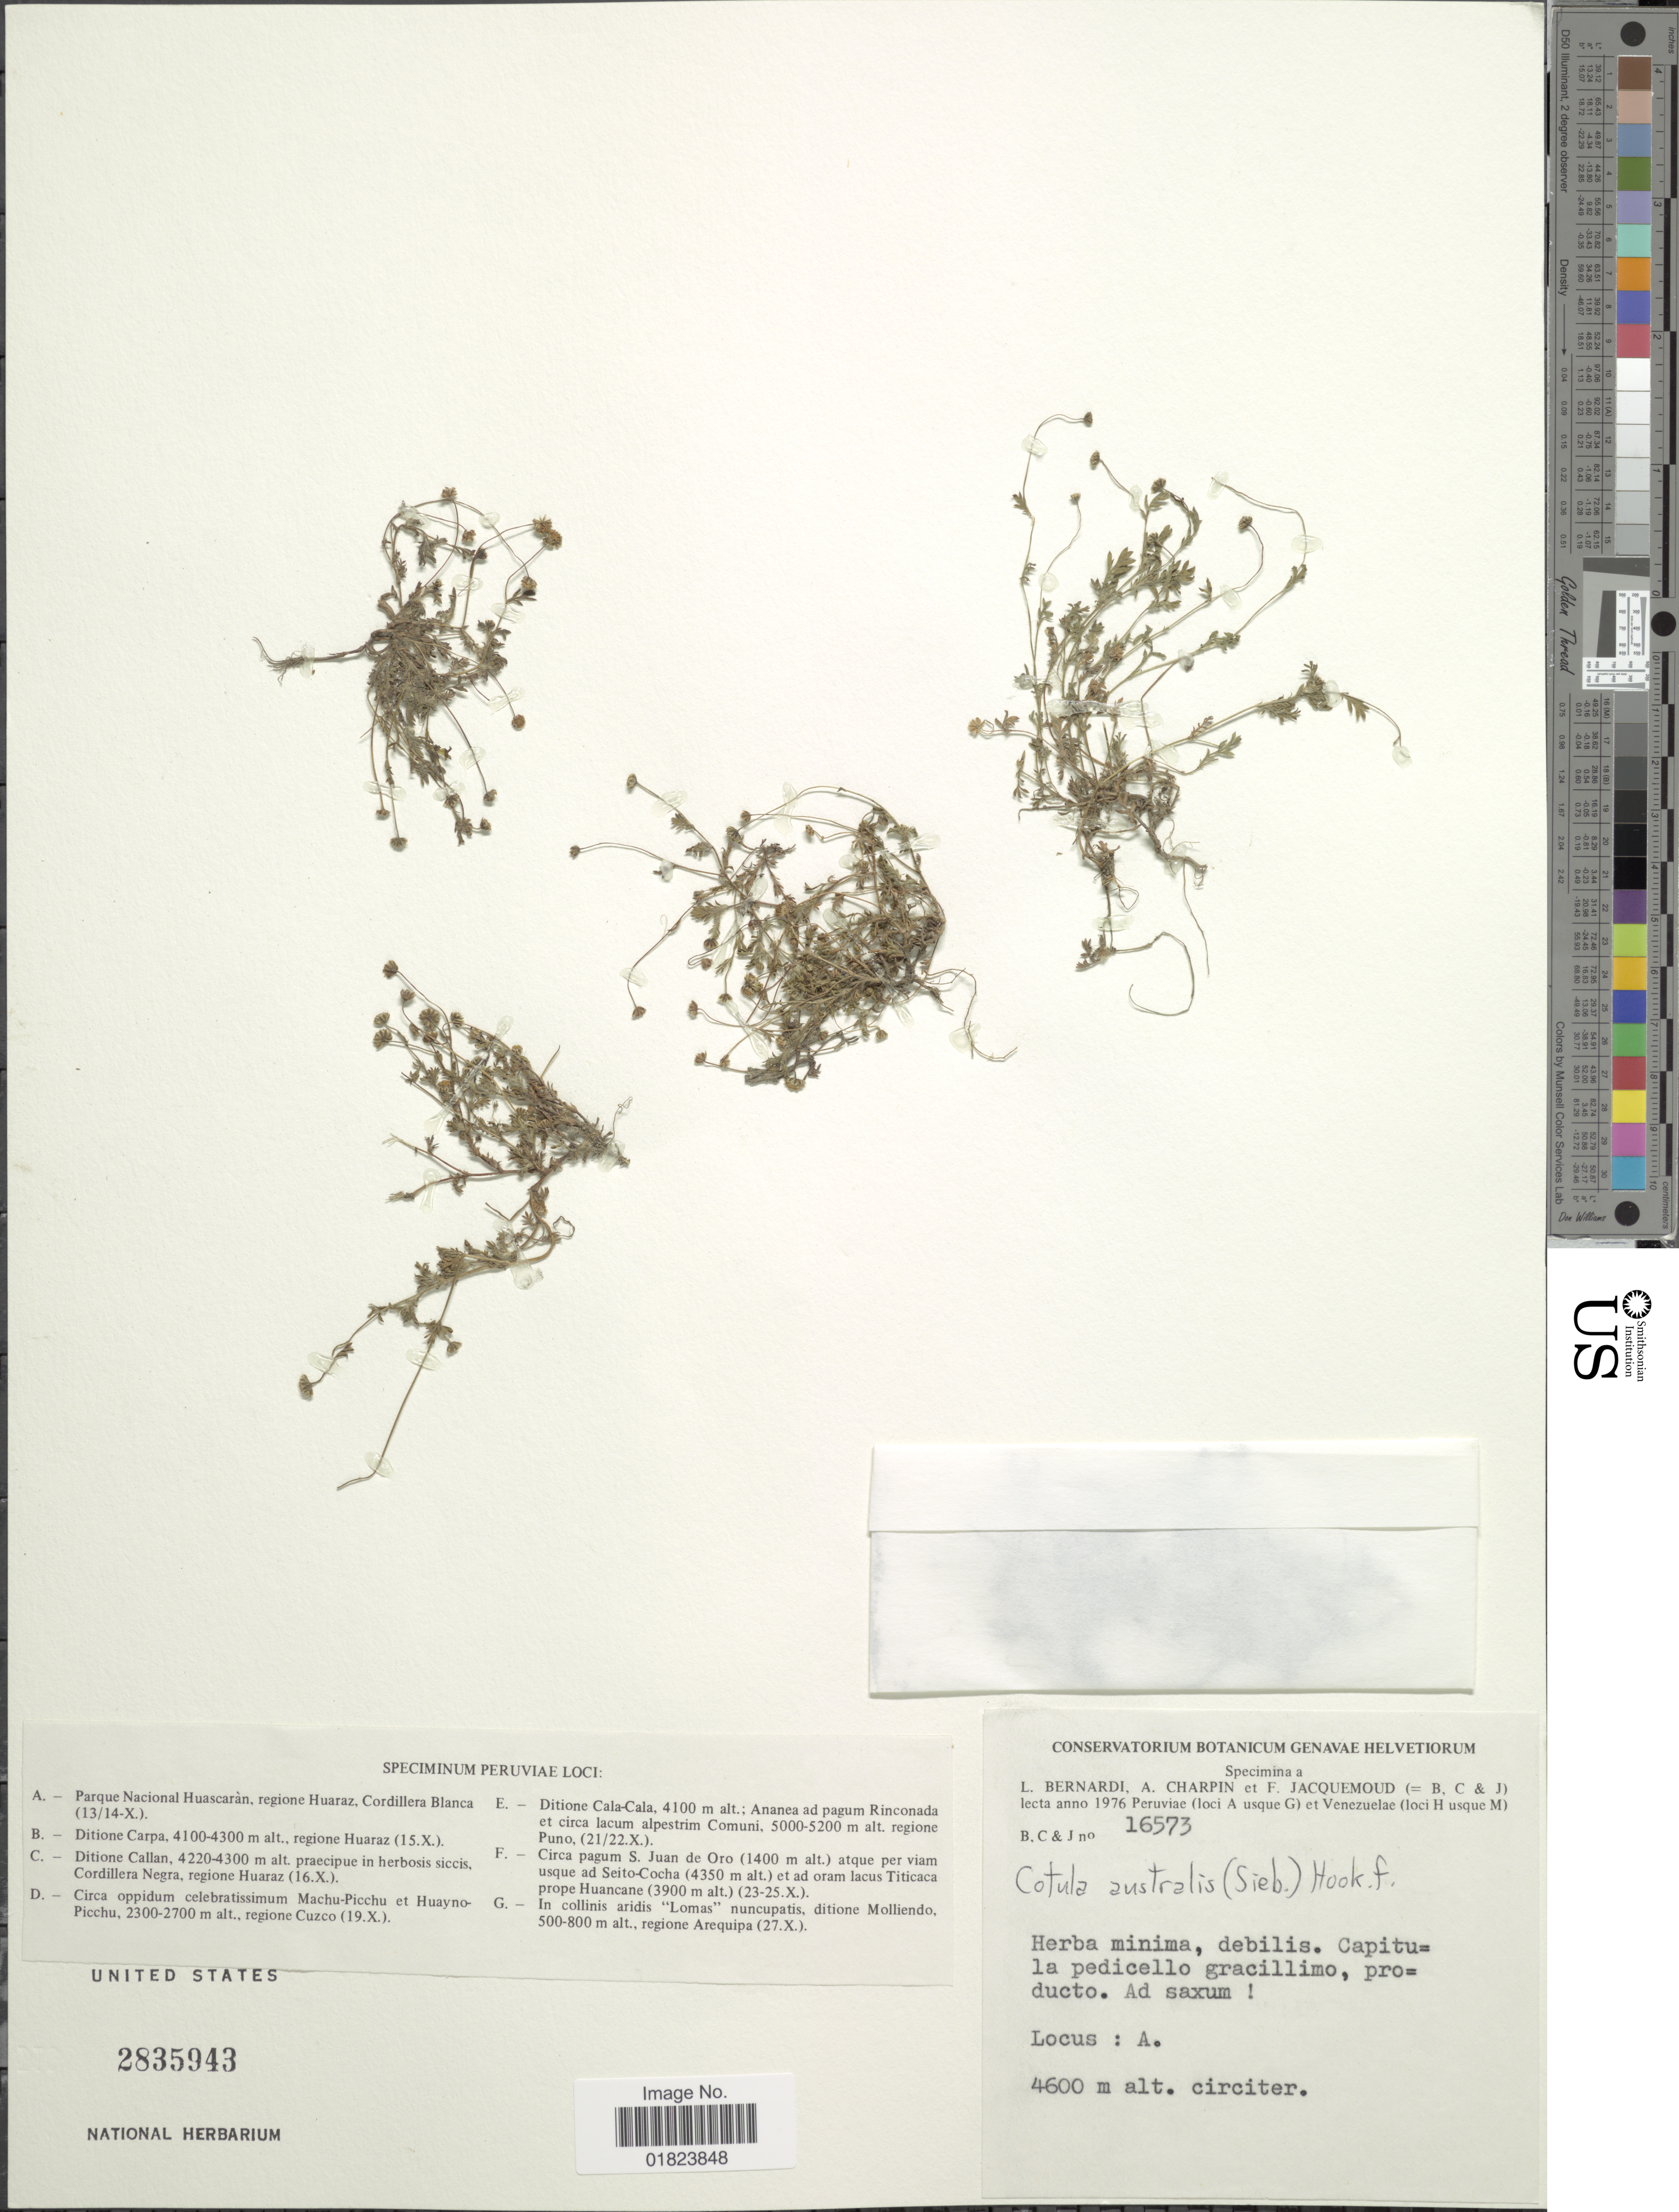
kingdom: Plantae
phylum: Tracheophyta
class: Magnoliopsida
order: Asterales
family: Asteraceae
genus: Cotula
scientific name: Cotula australis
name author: (Sieber ex Spreng.) Hook. f.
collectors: L. Bernardi, A. Charpin & F. Jacquemoud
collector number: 16573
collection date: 1976-10-13/1976-10-14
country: Venezuela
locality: Parque Nacional Huascaran, regione Huaraz, Cordillera Blanca.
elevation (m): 4600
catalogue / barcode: US 2835943